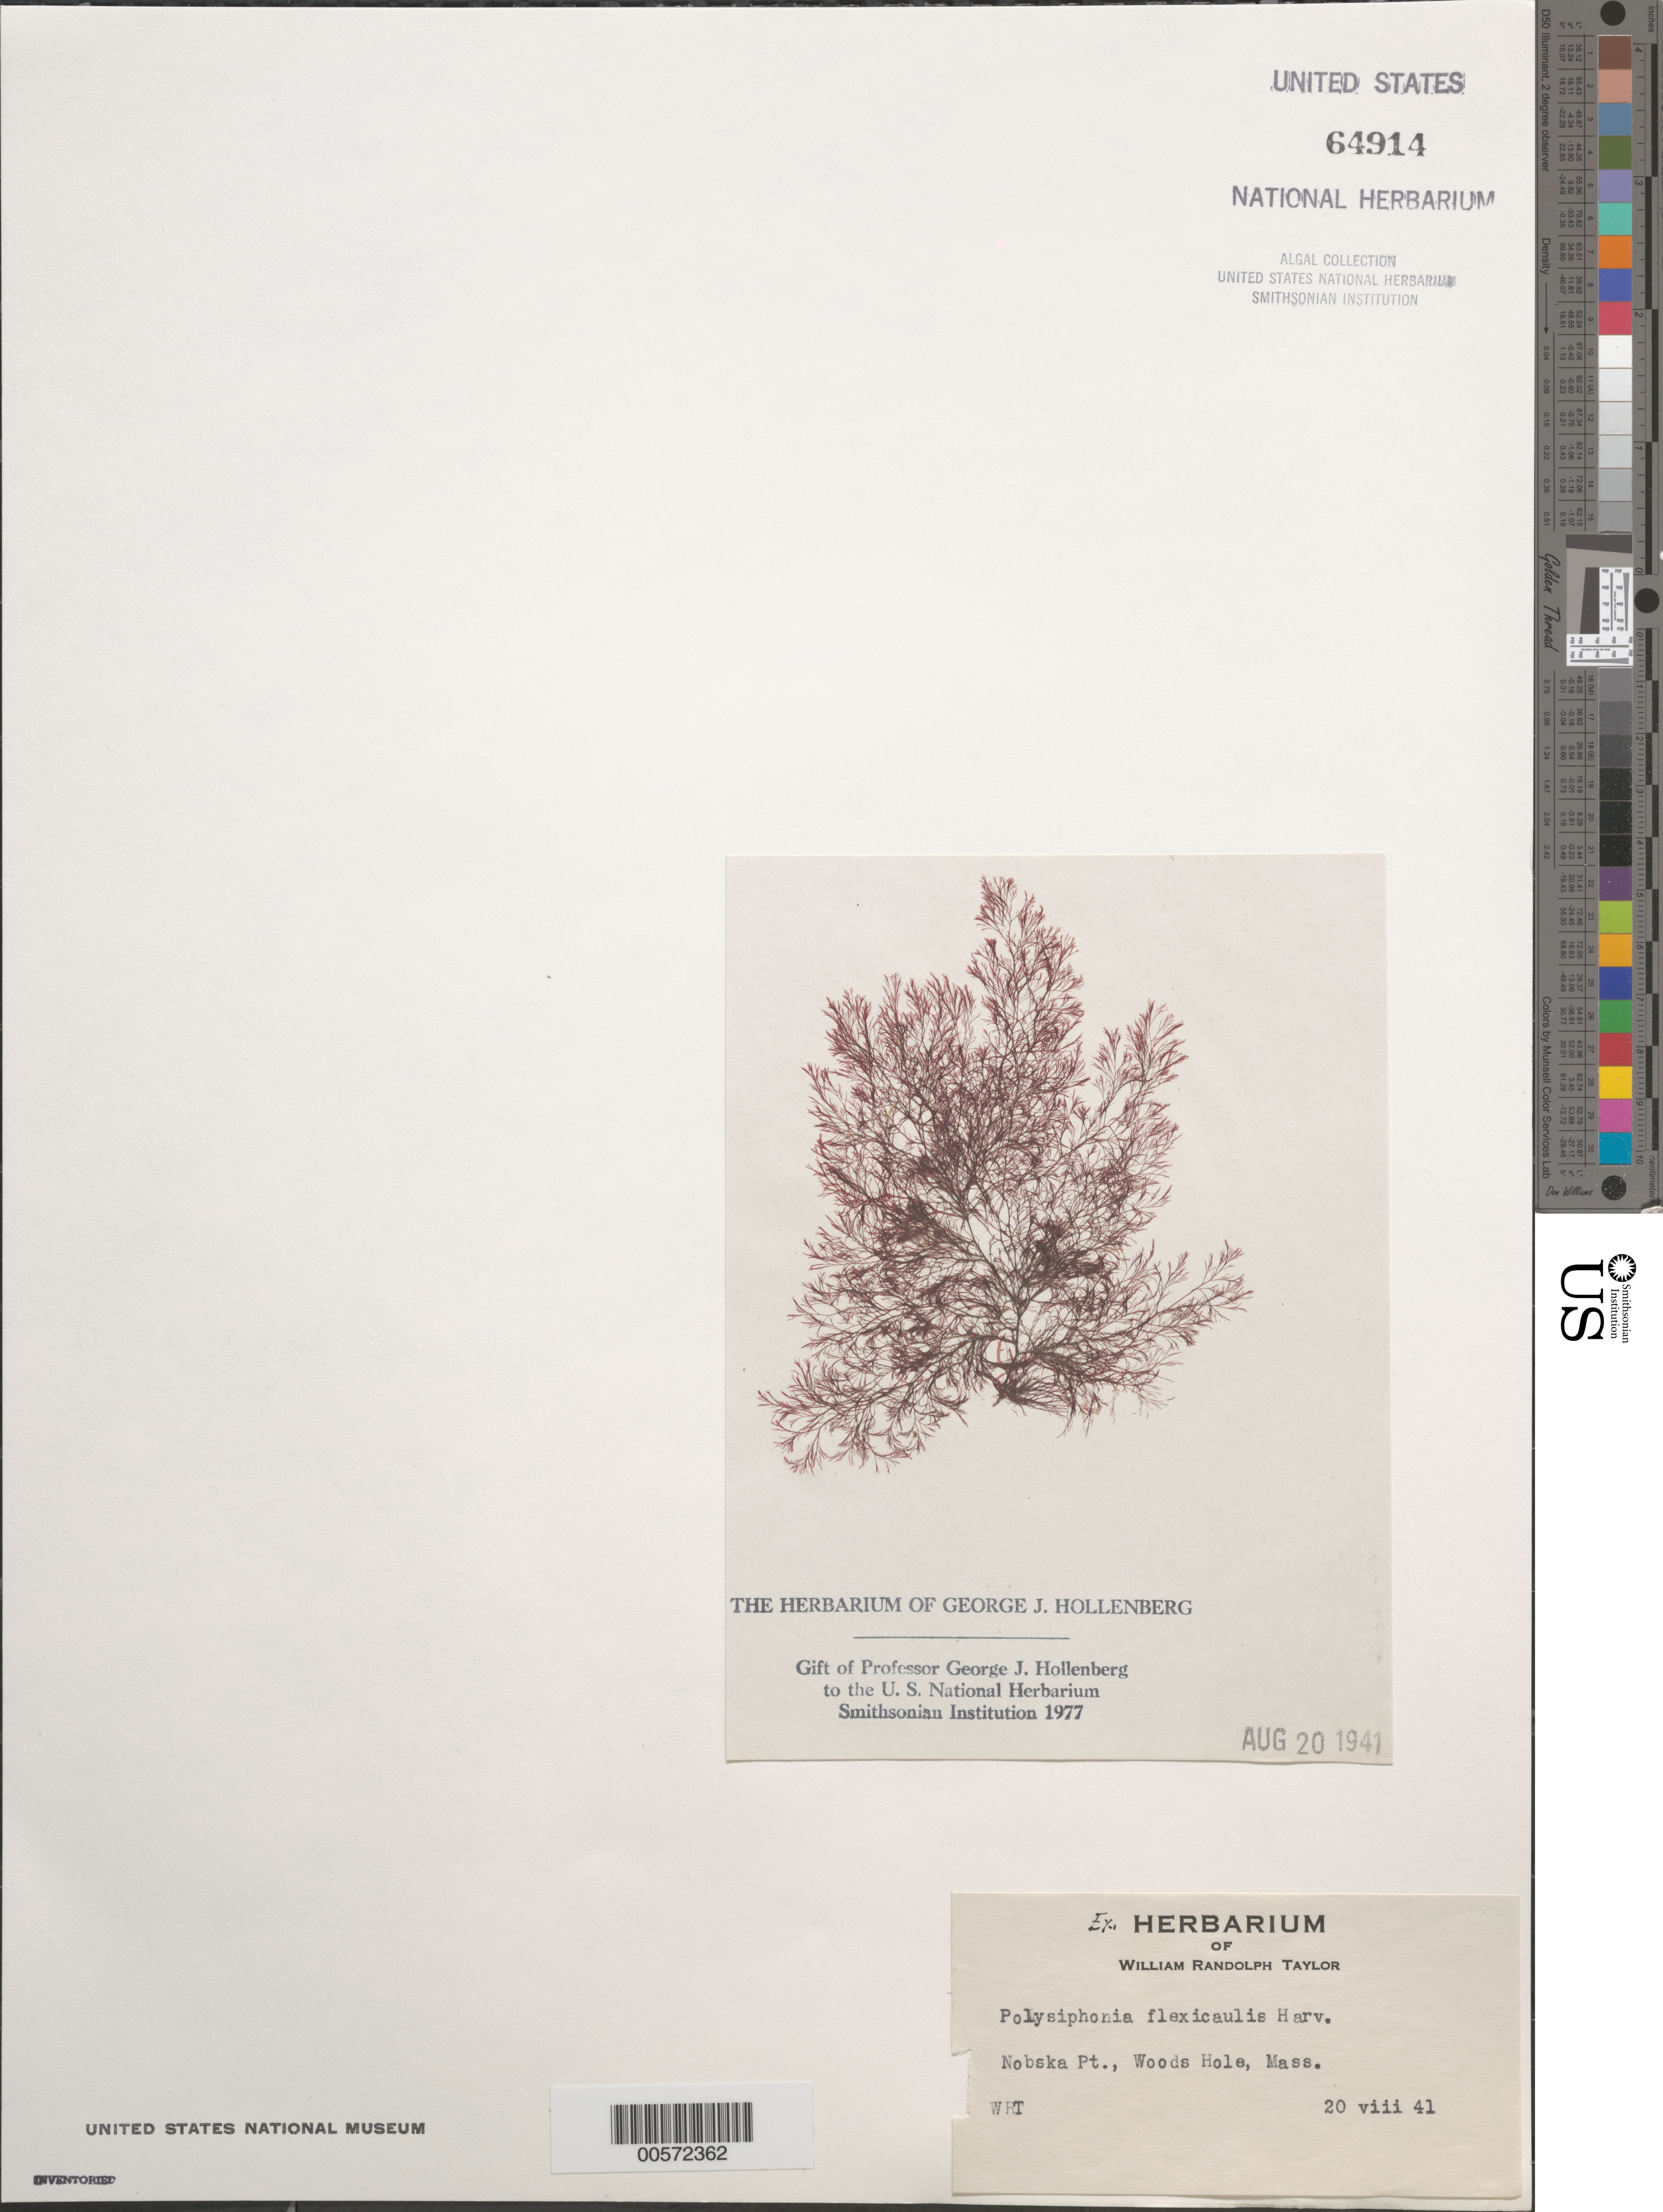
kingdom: Plantae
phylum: Rhodophyta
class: Florideophyceae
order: Ceramiales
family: Rhodomelaceae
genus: Leptosiphonia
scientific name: Leptosiphonia flexicaulis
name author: (Harv.) Savoie & G.W. Saunders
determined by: Algae name updating Project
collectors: W. R. Taylor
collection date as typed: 20 Aug 1941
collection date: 1941-08-20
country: United States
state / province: Massachusetts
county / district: Barnstable County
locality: Woods Hole, Nobska Point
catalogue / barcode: US 64914